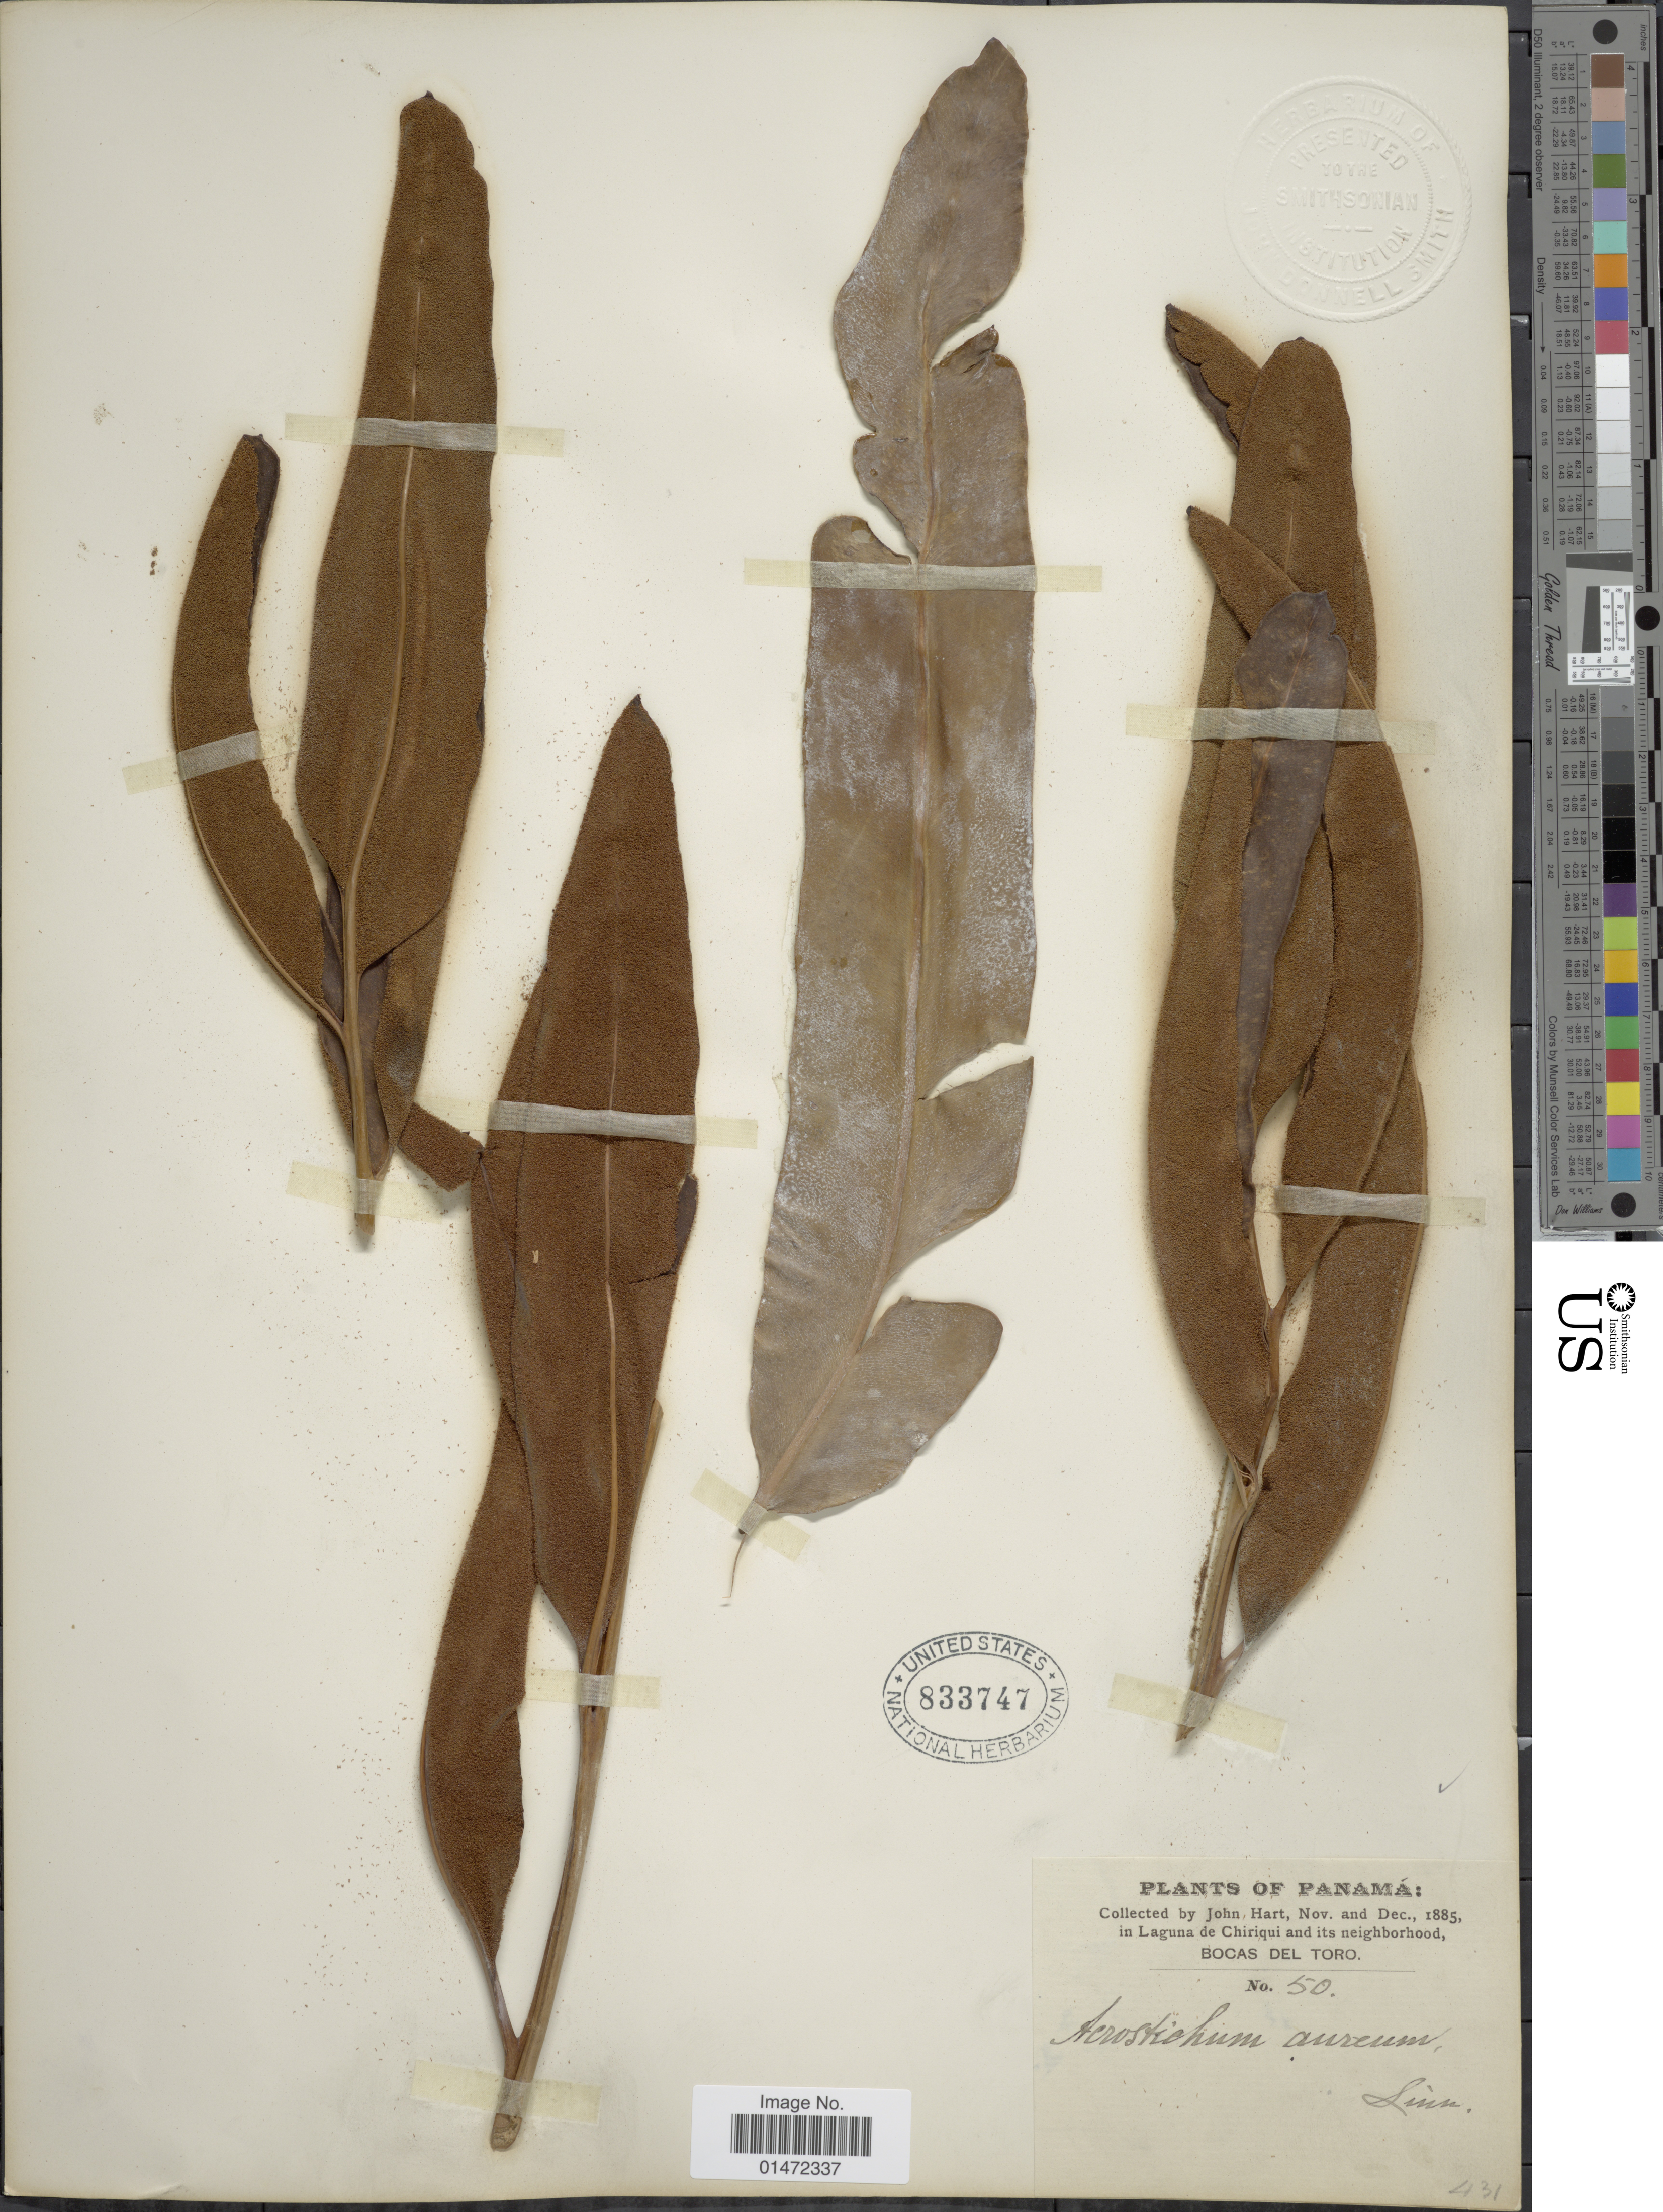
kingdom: Plantae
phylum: Tracheophyta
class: Polypodiopsida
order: Polypodiales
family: Pteridaceae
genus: Acrostichum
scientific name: Acrostichum aureum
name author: L.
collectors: J. H. Hart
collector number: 50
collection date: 1885-11/1885-12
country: Panama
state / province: Bocas del Toro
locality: In Laguna de Chiriqui and its neighborhood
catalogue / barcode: US 833747